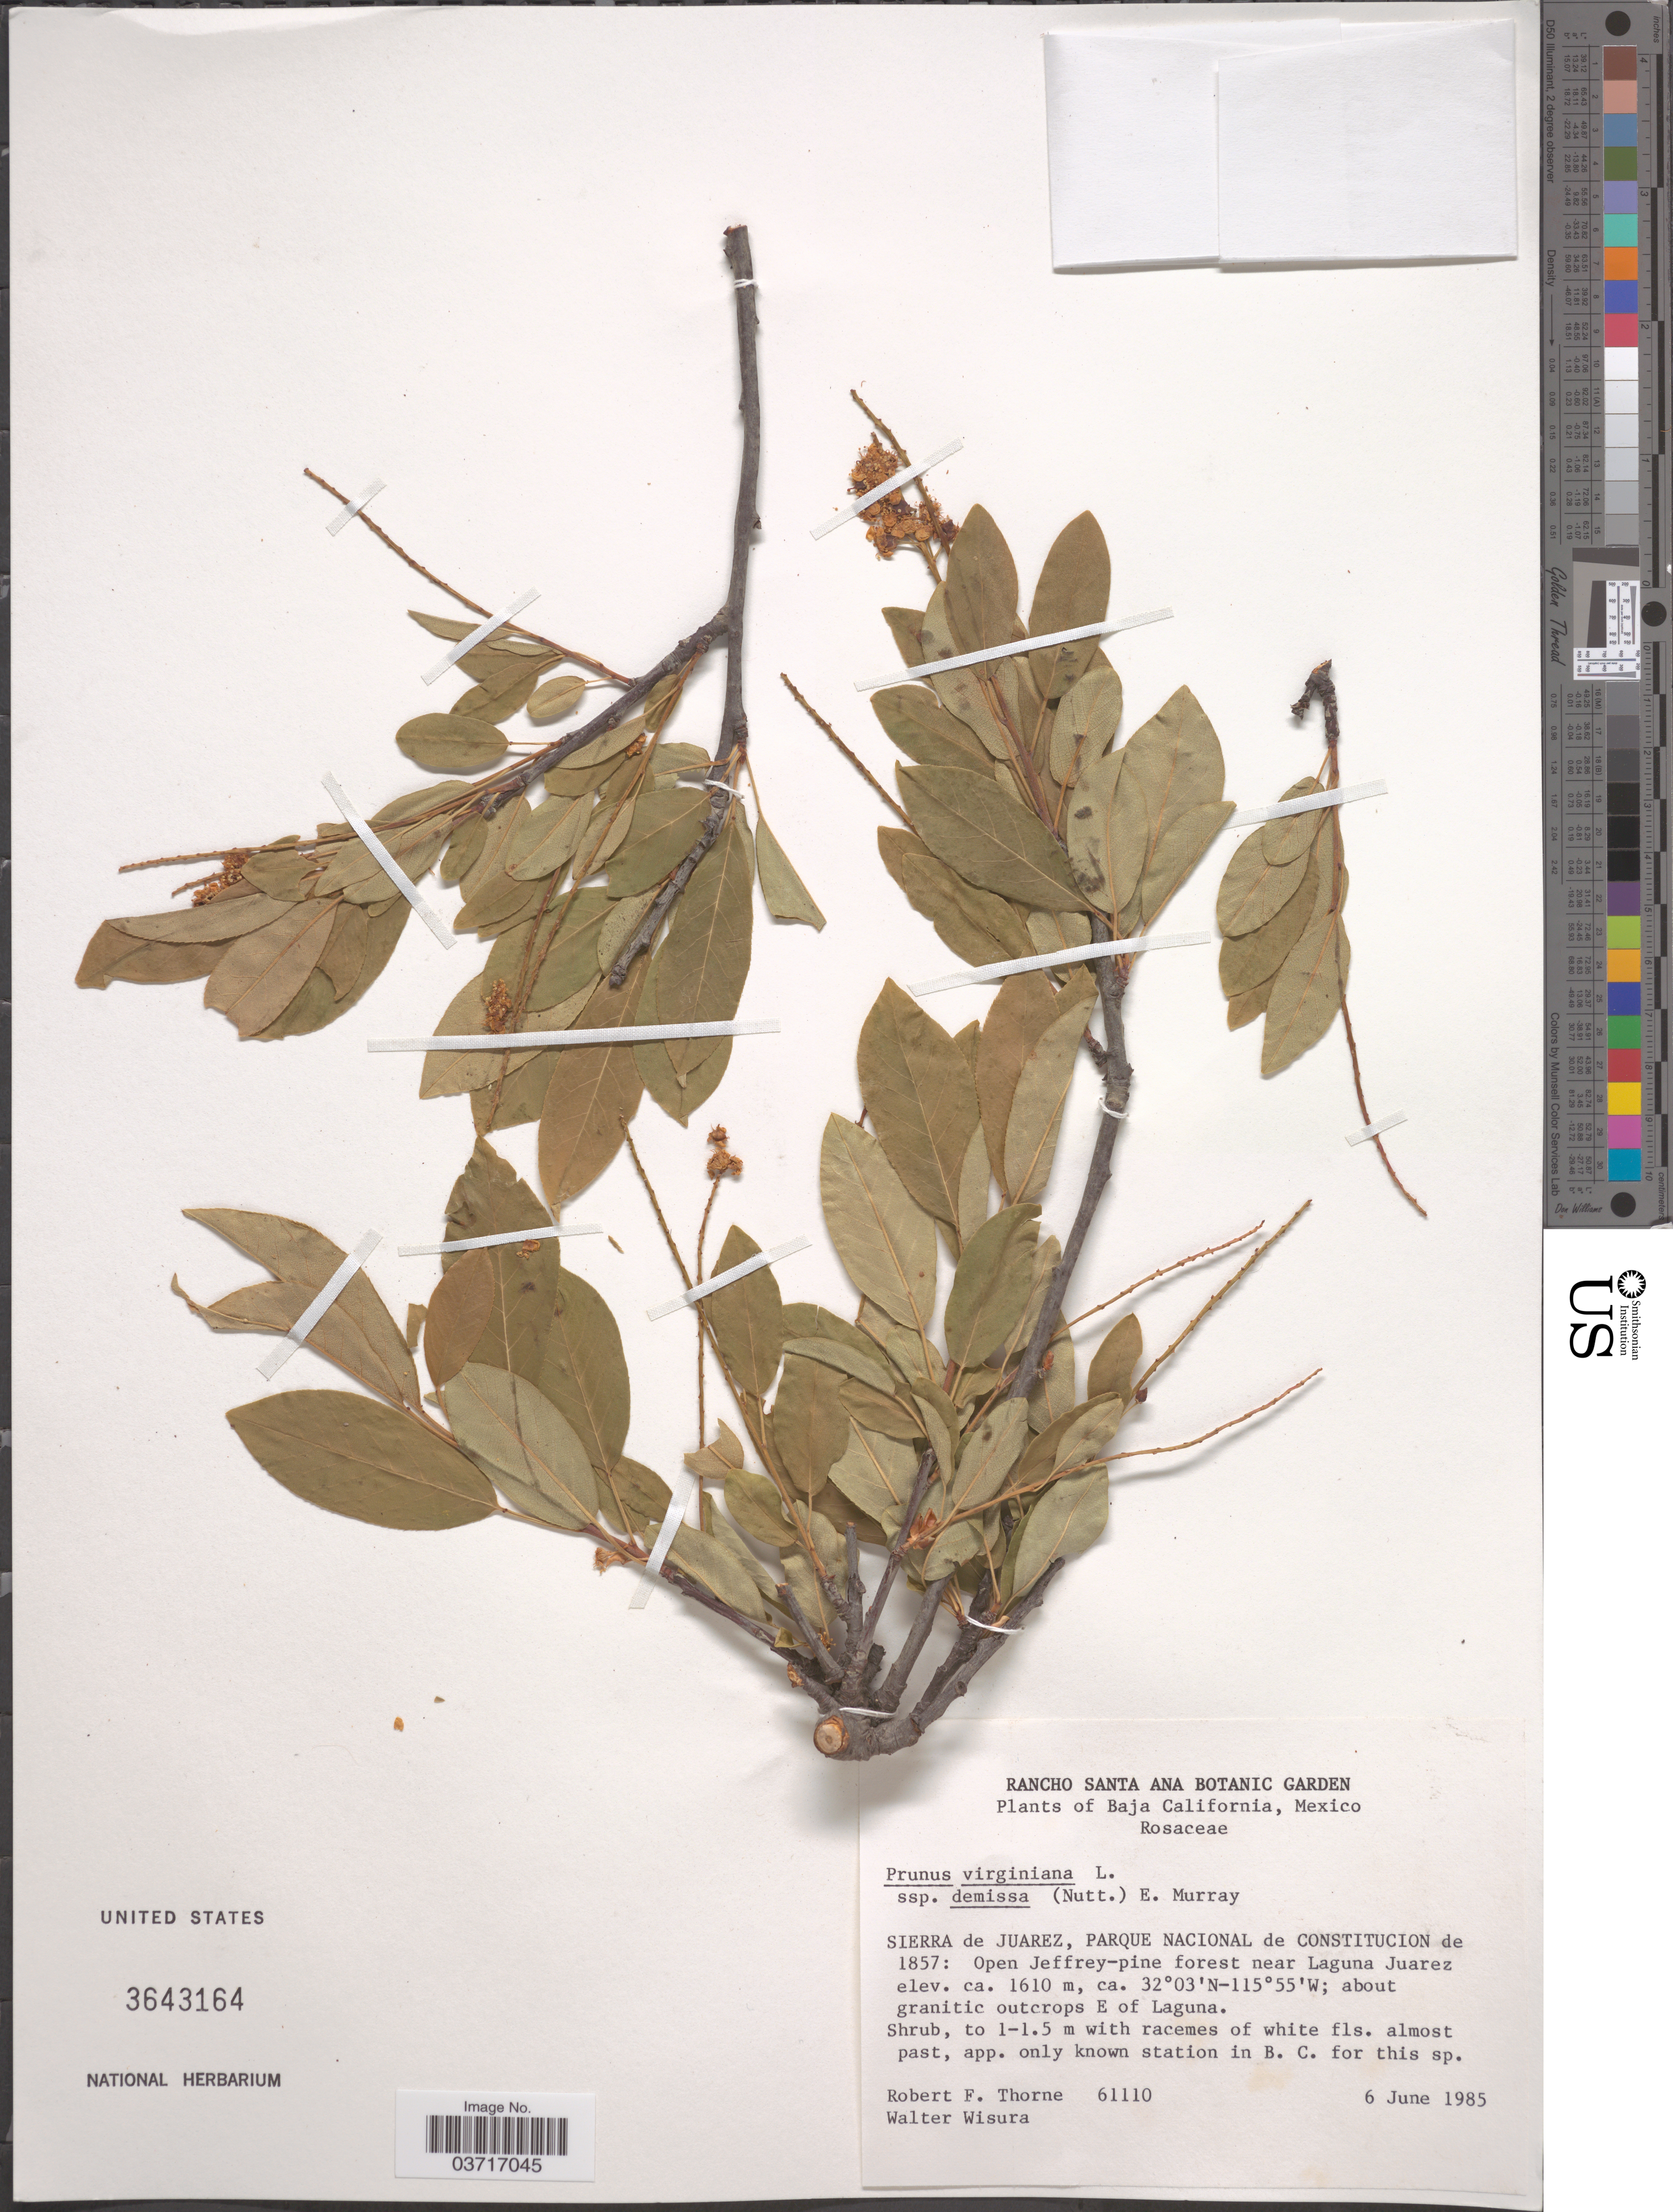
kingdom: Plantae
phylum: Tracheophyta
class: Magnoliopsida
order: Rosales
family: Rosaceae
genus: Prunus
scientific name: Prunus virginiana subsp. demissa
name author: (Nutt.) R.L. Taylor & MacBryde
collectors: R. F. Thorne & W. Wisura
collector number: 61110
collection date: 1985-06-06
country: Mexico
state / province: Baja California Norte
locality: Sierra de Juarez, Parque Nacional de Constitucion de 1857: near Laguna Juarez. E of Laguna.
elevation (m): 1610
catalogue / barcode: US 3643164